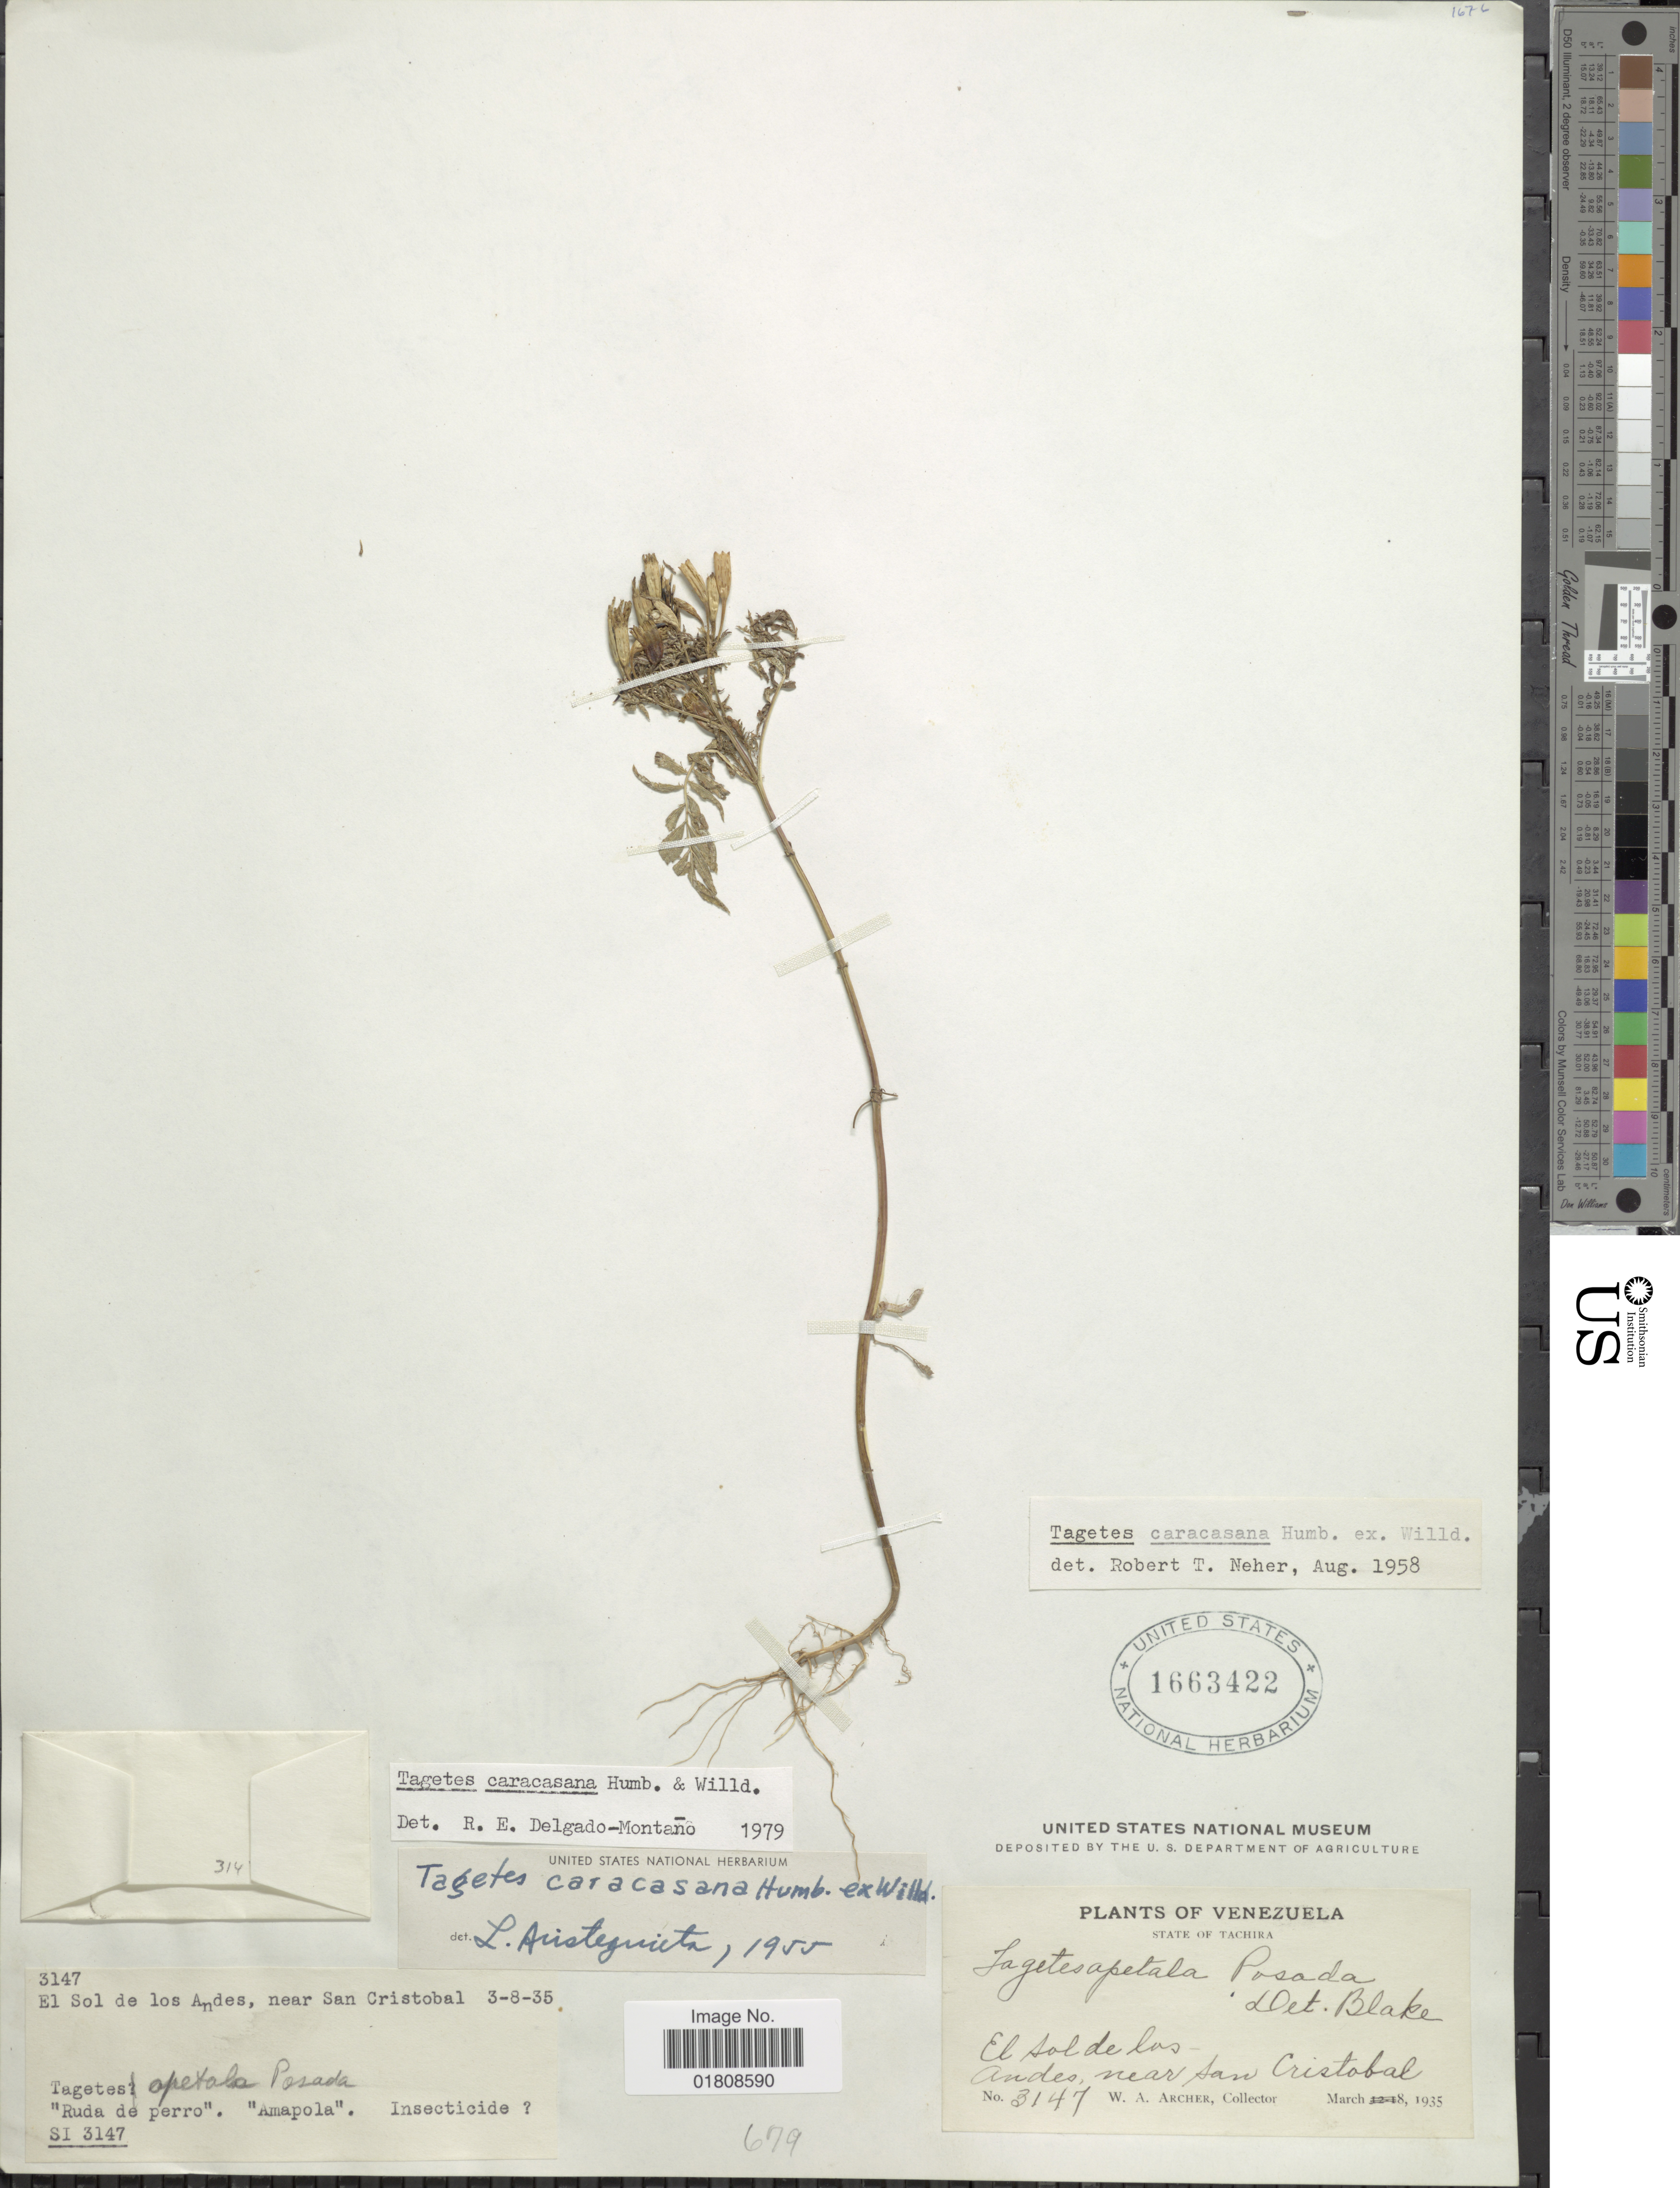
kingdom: Plantae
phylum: Tracheophyta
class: Magnoliopsida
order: Asterales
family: Asteraceae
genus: Tagetes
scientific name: Tagetes caracasana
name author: Humb. ex Willd.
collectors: W. A. Archer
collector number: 3147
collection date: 1935-03-08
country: Venezuela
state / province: Tachira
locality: El Sol de los Andes, near San Cristobal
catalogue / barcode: US 1663422